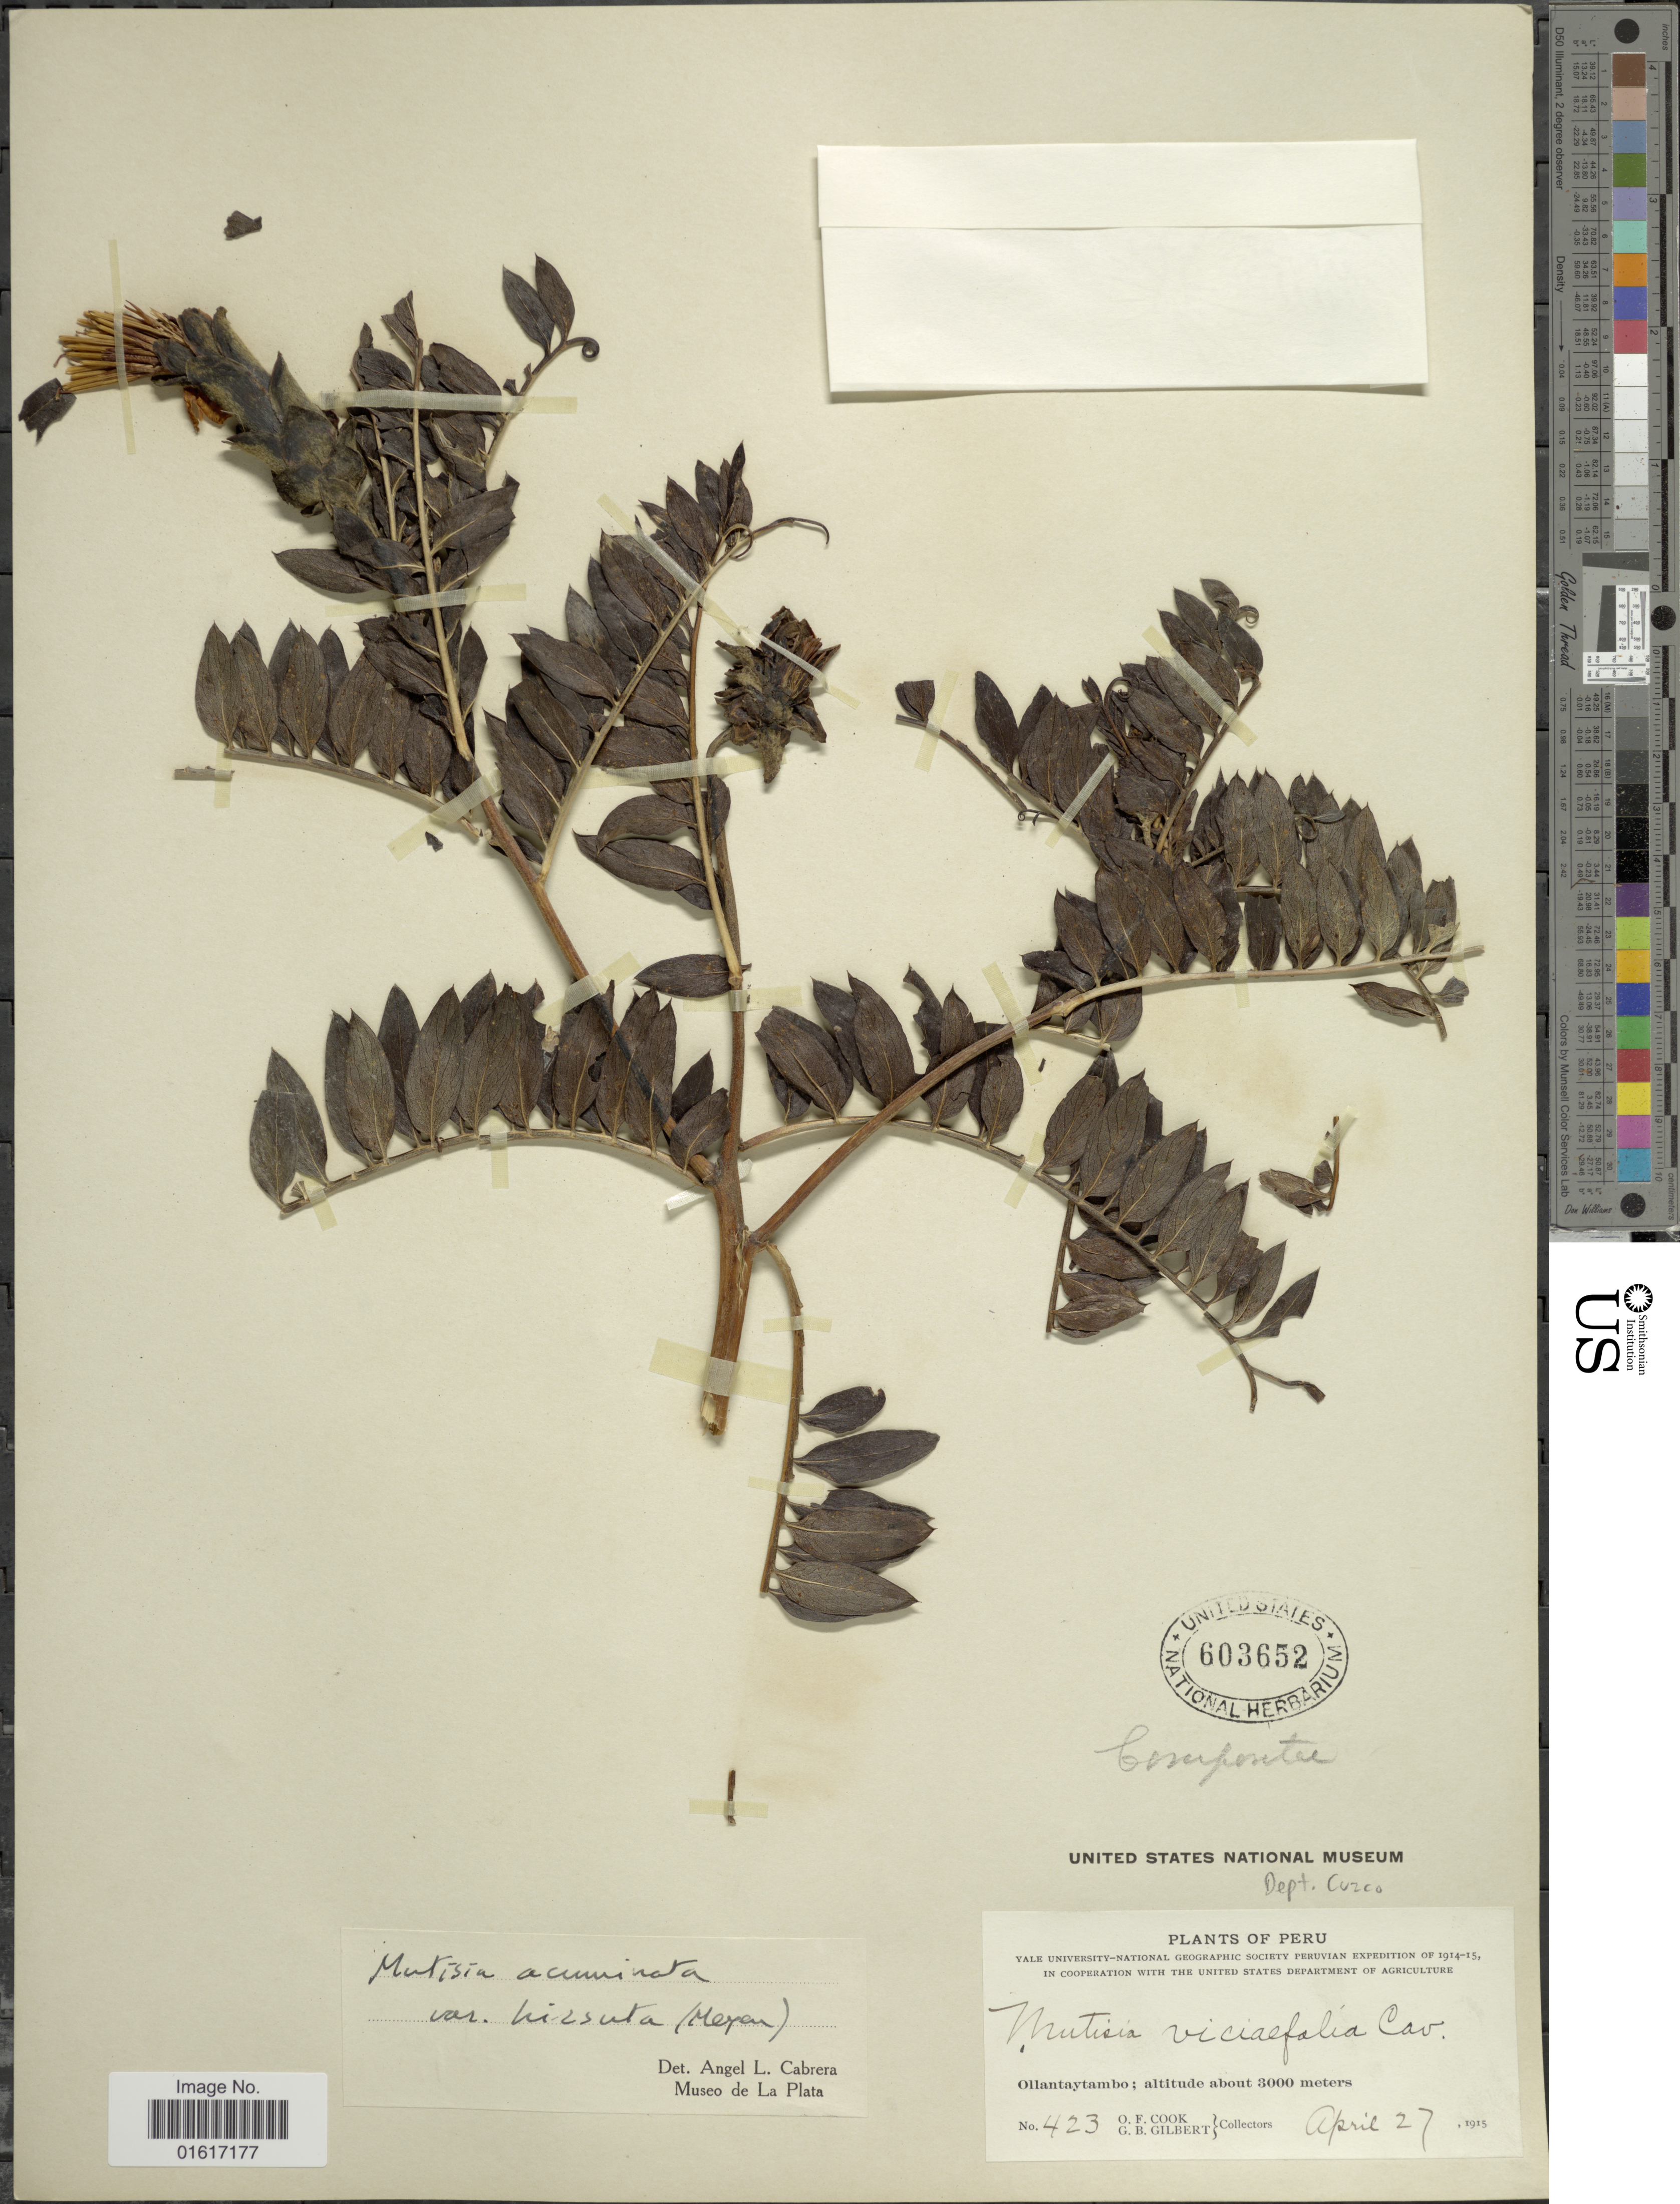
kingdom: Plantae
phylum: Tracheophyta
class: Magnoliopsida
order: Asterales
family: Asteraceae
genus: Mutisia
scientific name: Mutisia acuminata var. hirsuta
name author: (Meyen) Cabrera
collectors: O. F. Cook & G. B. Gilbert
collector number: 423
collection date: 1915-04-27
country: Peru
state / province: Cusco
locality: Ollantaytambo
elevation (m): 3000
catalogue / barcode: US 603652